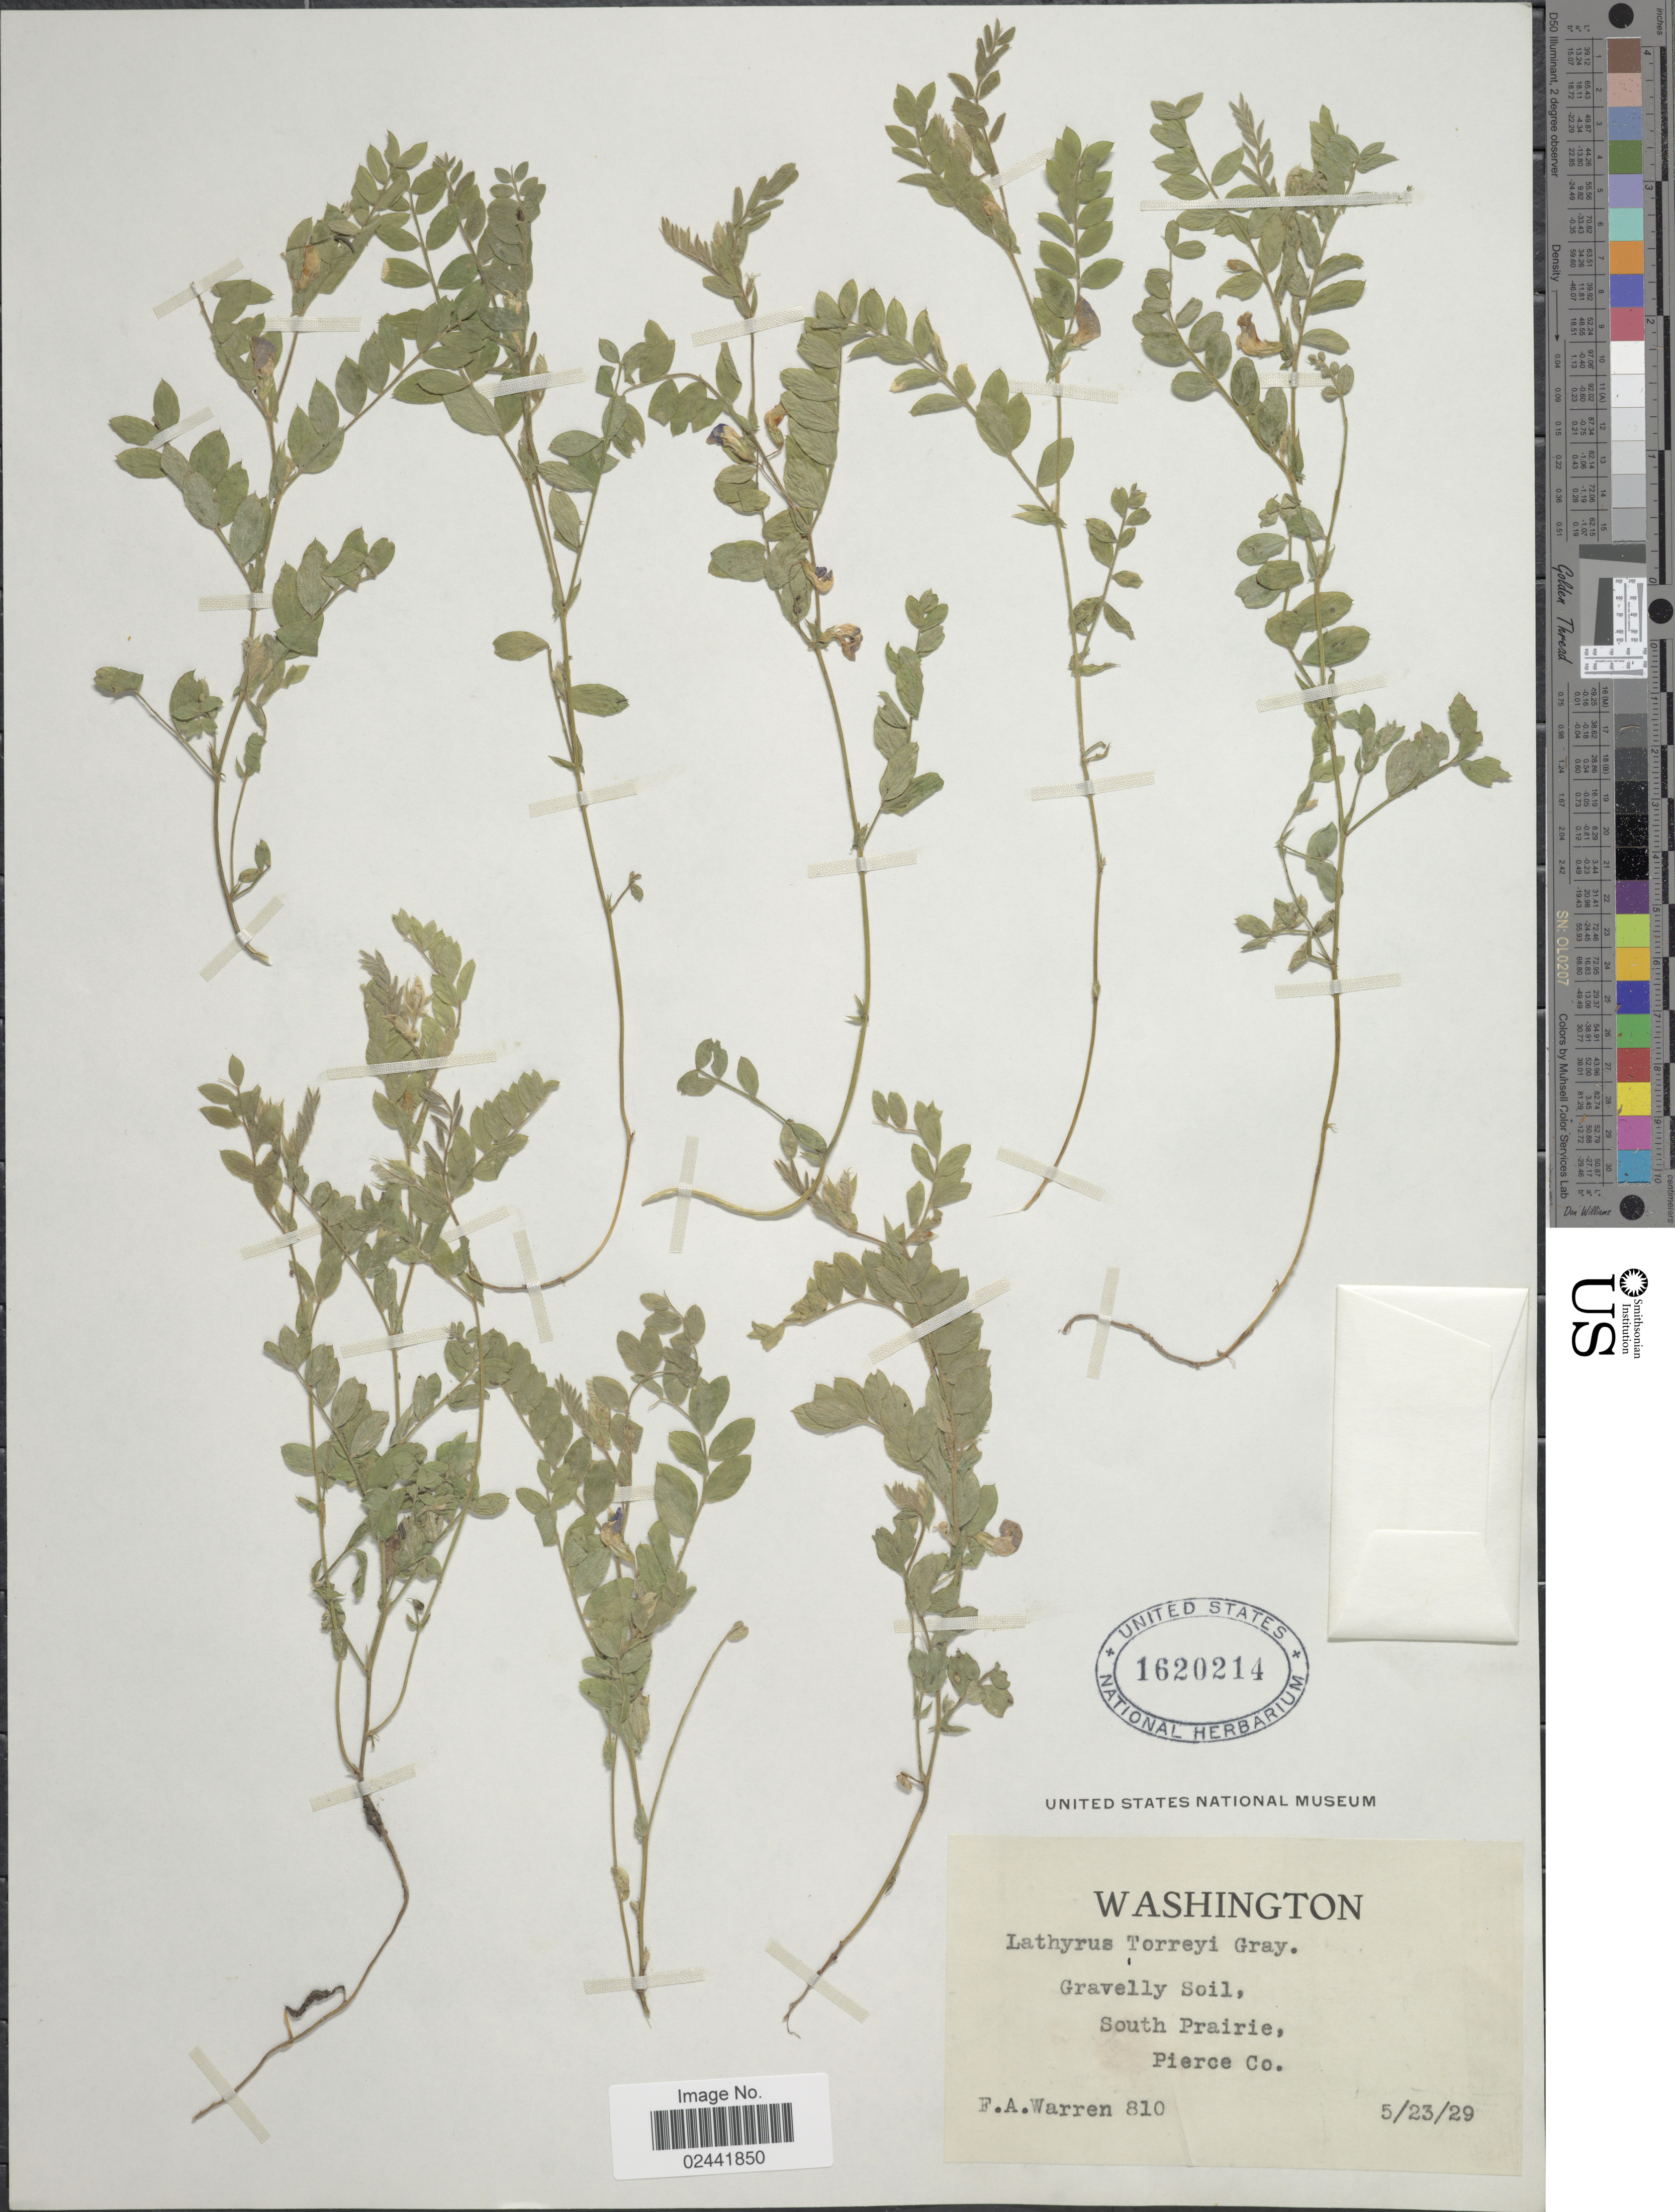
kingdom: Plantae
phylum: Tracheophyta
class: Magnoliopsida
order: Fabales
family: Fabaceae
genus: Lathyrus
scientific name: Lathyrus torreyi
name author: A. Gray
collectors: F. Warren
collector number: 810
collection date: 1929-05-23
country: United States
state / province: Washington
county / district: Pierce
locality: South Prairie, Pierce Co.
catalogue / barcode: US 1620214